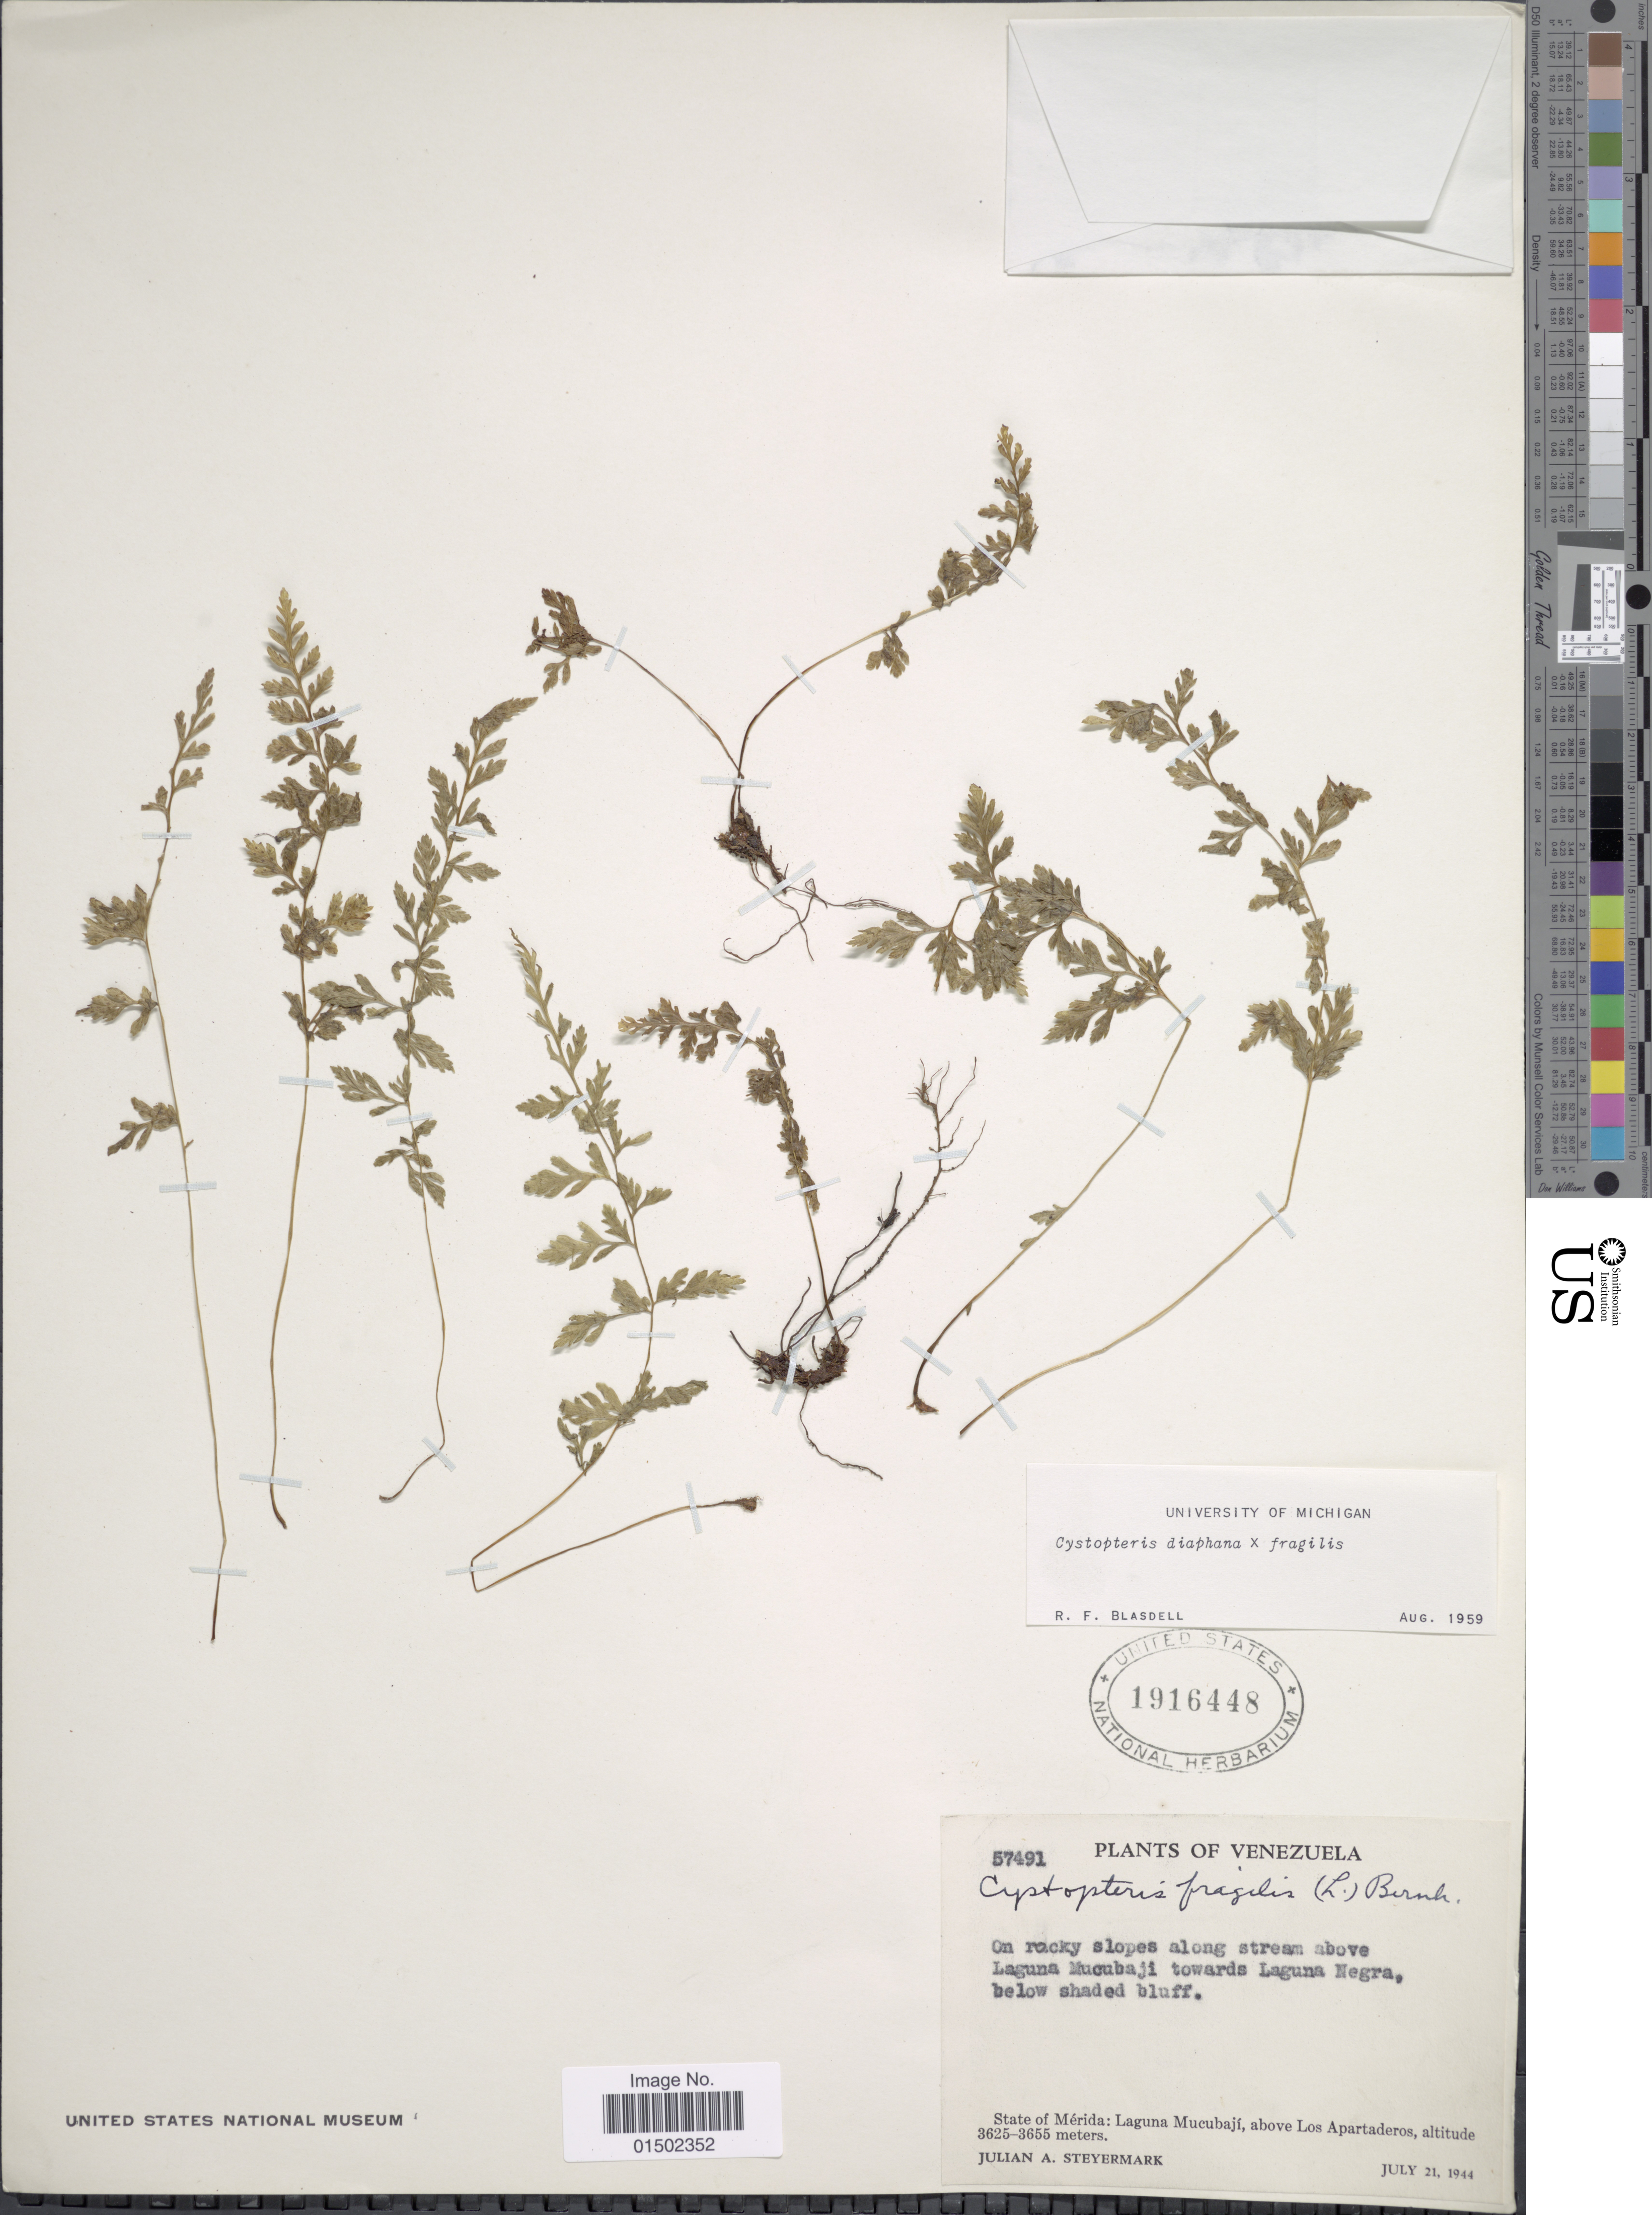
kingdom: Plantae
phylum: Tracheophyta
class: Polypodiopsida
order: Polypodiales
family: Cystopteridaceae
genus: Cystopteris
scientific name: Cystopteris diaphana x C. fragilis (L.) Bernh.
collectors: J. Steyermark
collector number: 57491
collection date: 1944-07-21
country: Venezuela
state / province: Mérida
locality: On rocky slopes along stream above Laguna Mucubaji towards Laguna Negra, below shade bluff. Laguna Mucubaji, above Los Apartadores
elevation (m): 3625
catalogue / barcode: US 1916448